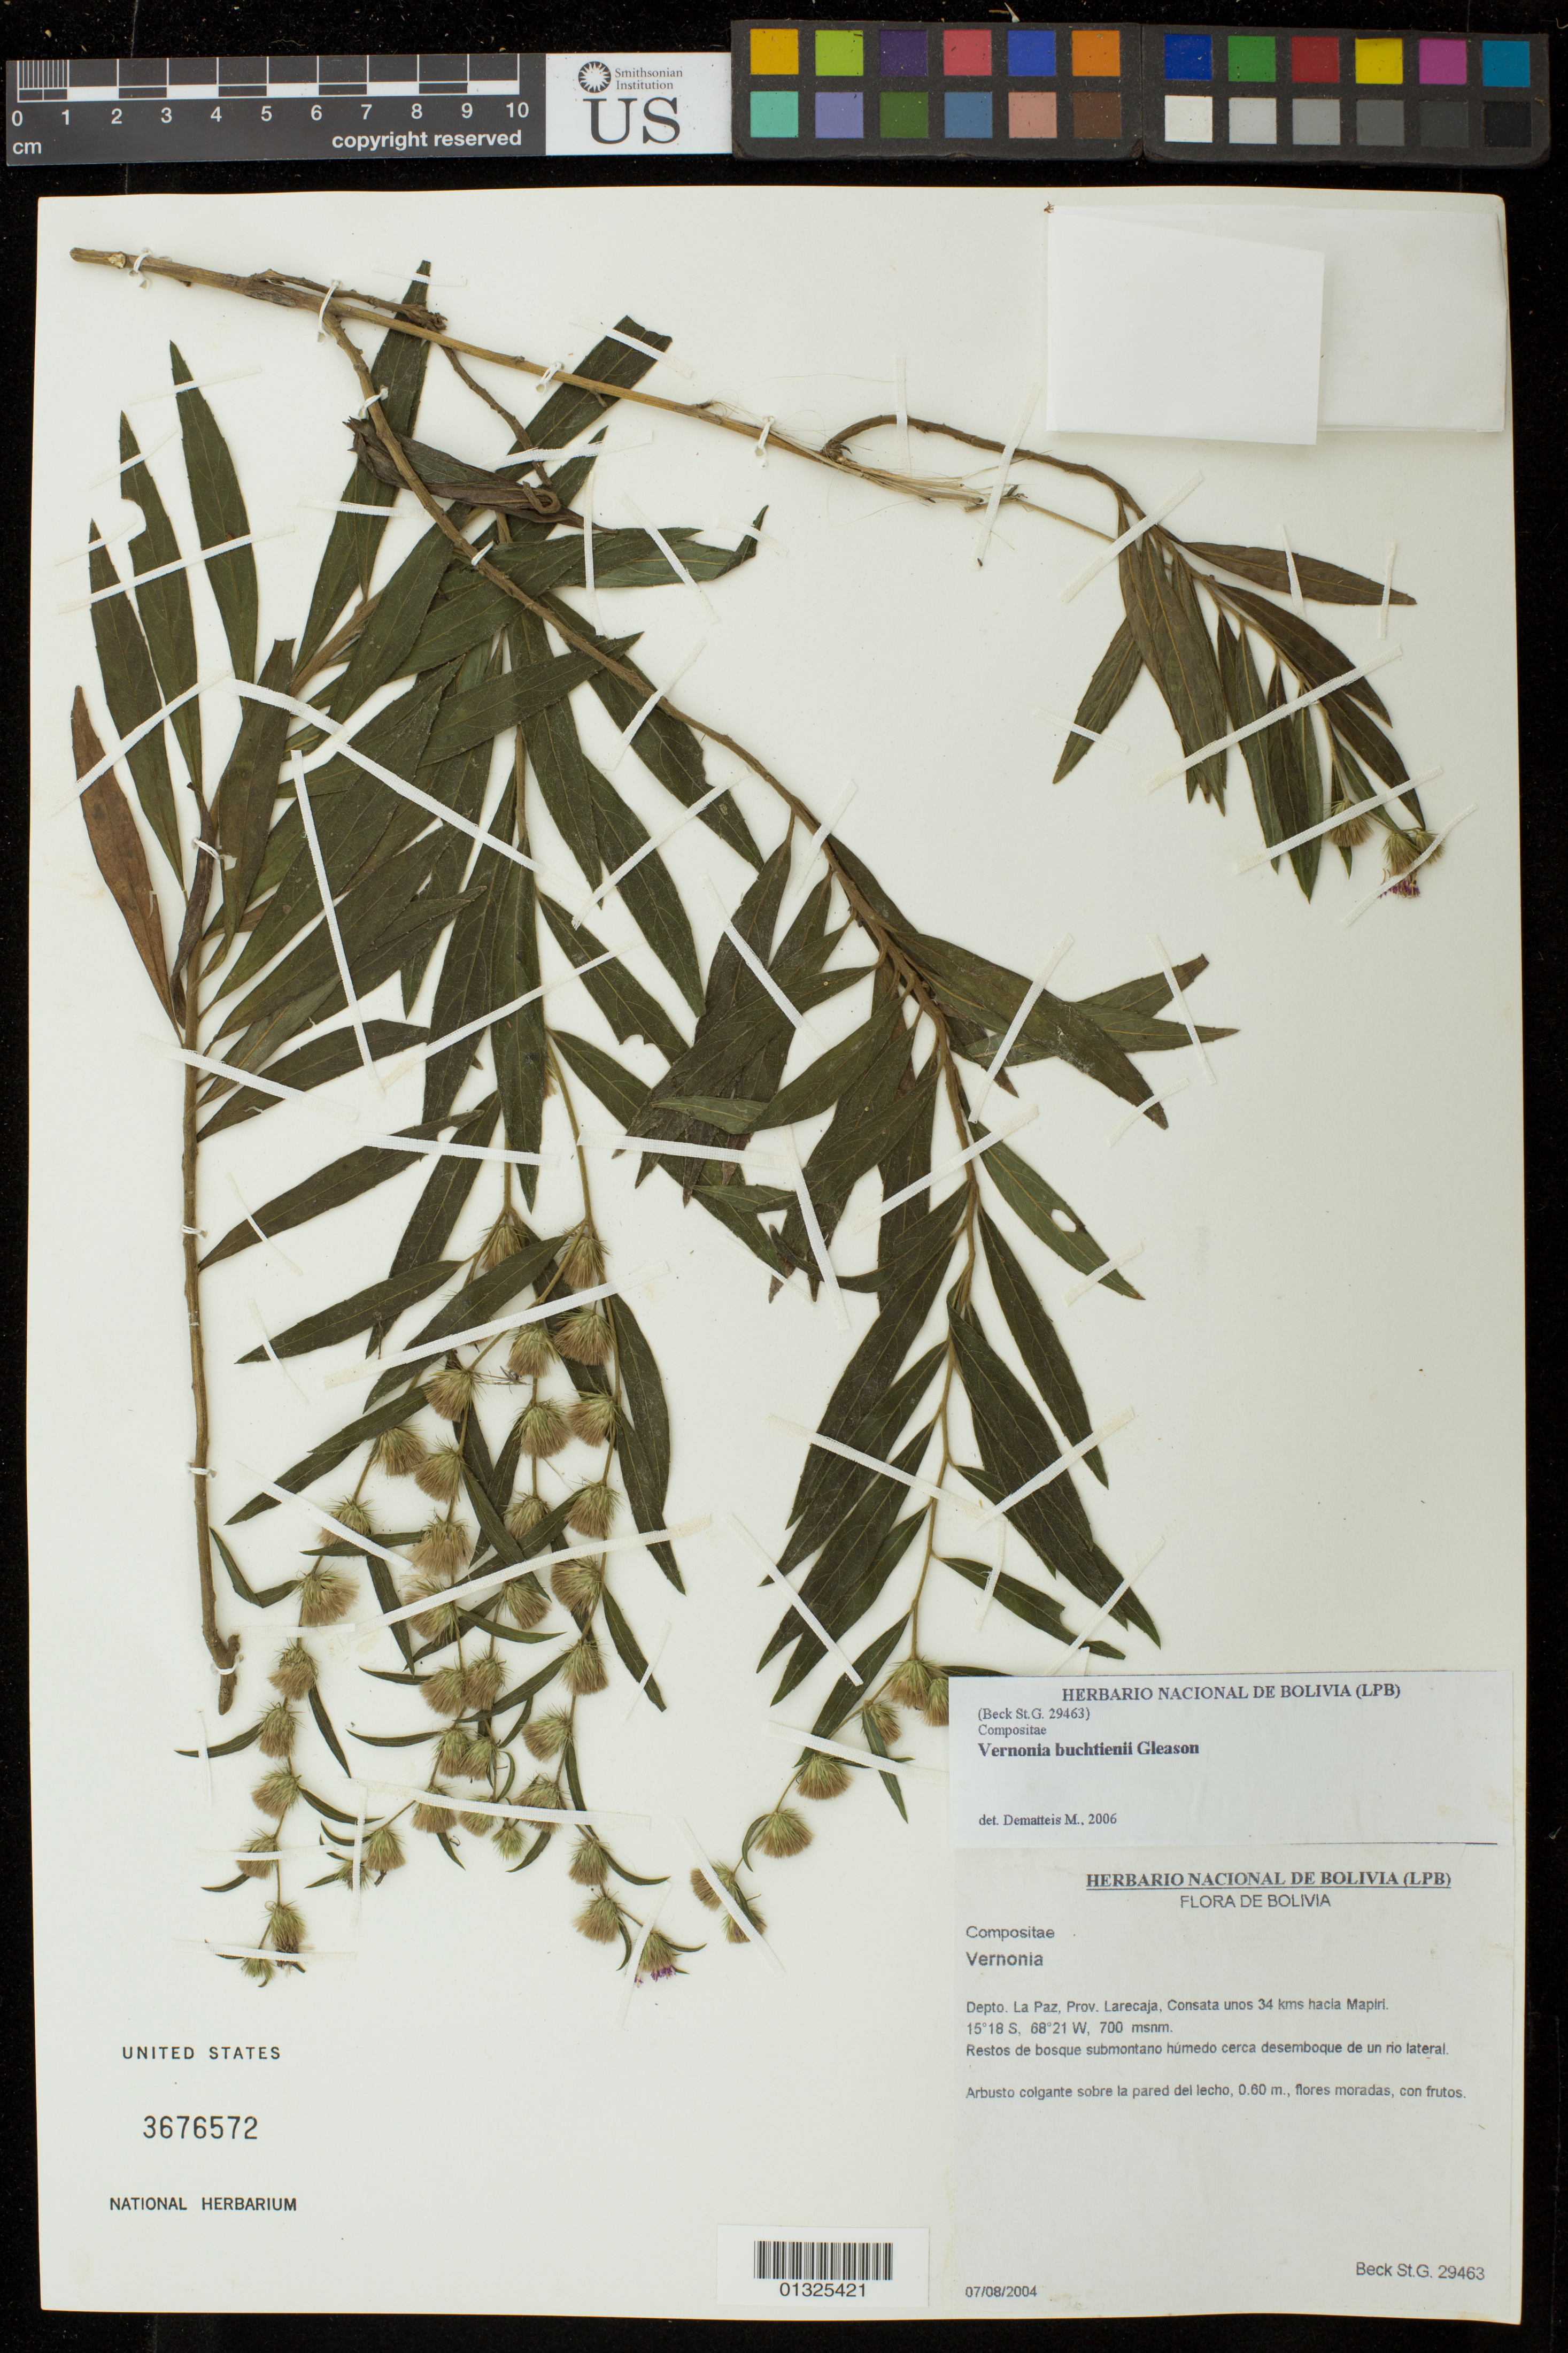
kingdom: Plantae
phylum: Tracheophyta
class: Magnoliopsida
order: Asterales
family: Asteraceae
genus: Lepidaploa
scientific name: Lepidaploa buchtienii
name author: (Gleason) H. Rob.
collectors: S. G. Beck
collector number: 29463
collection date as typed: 7 August 2004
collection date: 2004-08-07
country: Bolivia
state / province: La Paz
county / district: Larecaja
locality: Consata unos 34 kms hacia Mapiri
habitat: Restos de bosque submontano humedo cerca desemboque de un rio lateral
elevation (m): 700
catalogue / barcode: US 3676572